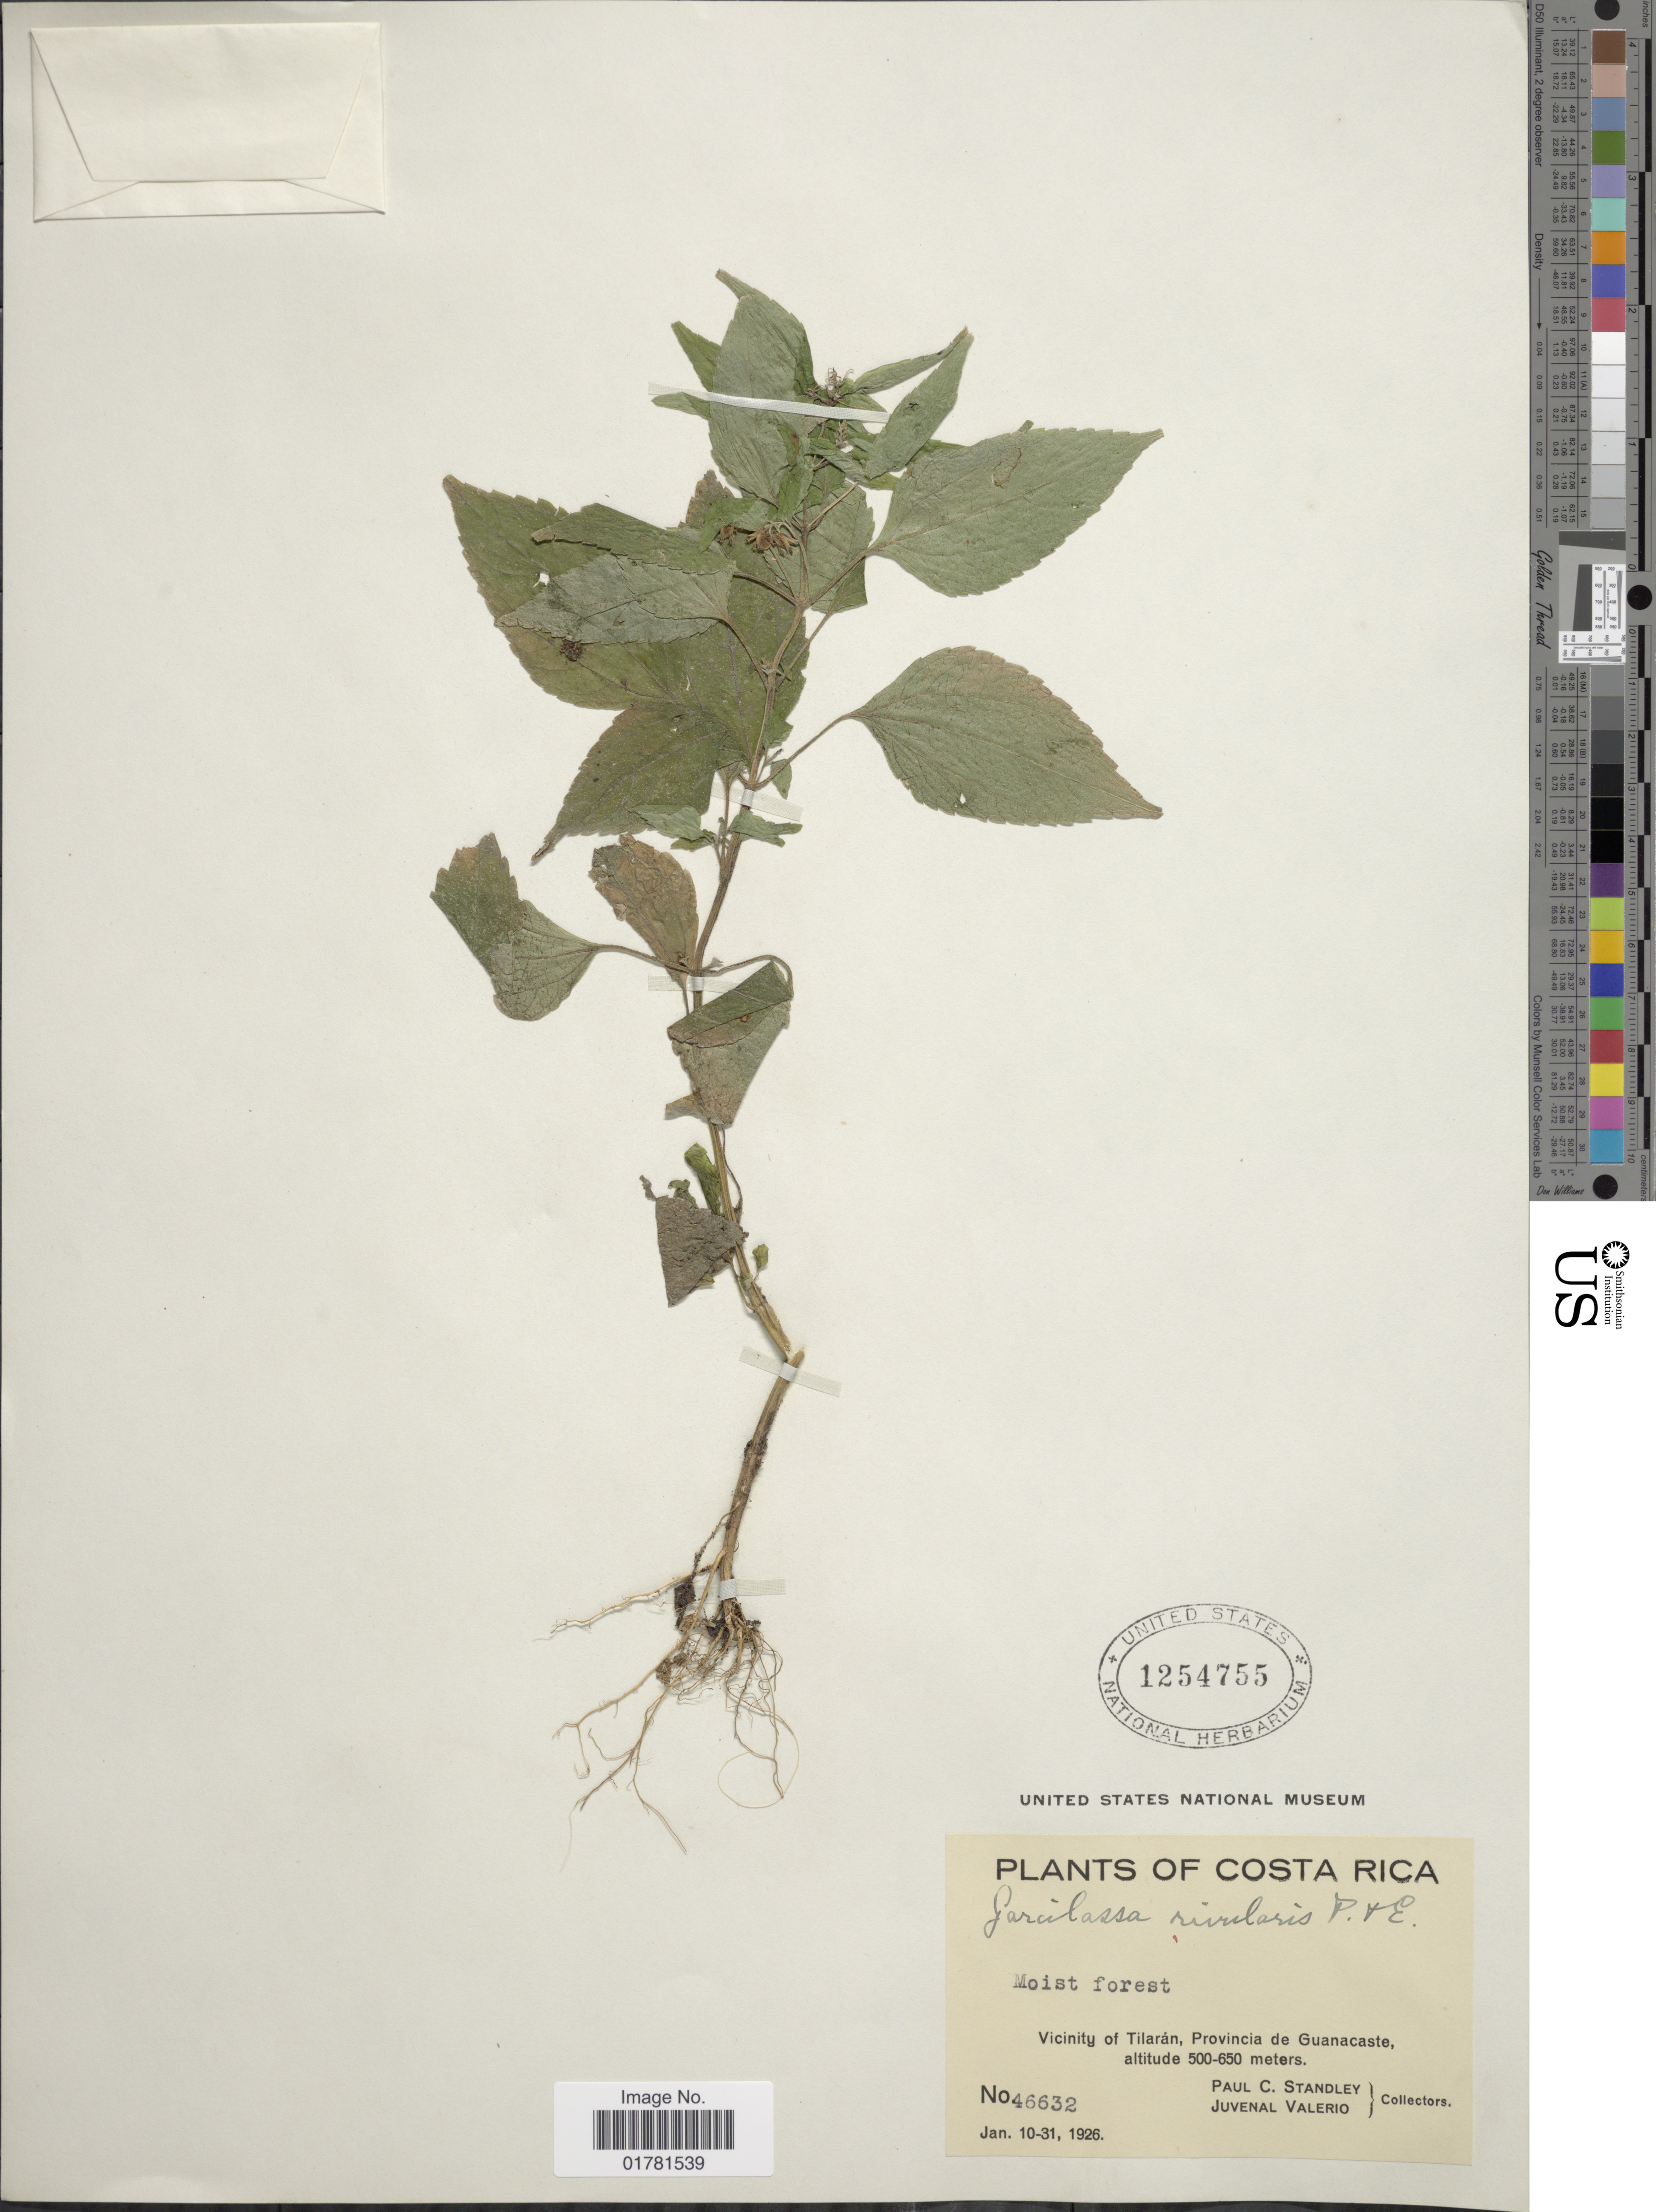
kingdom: Plantae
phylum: Tracheophyta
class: Magnoliopsida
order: Asterales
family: Asteraceae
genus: Garcilassa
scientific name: Garcilassa rivularis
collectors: P. C. Standley & J. Valerio R.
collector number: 46632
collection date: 1926-01-10/1926-01-31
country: Costa Rica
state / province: Guanacaste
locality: Moist forest, Vicinity of Tilirán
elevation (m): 500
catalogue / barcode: US 1254755